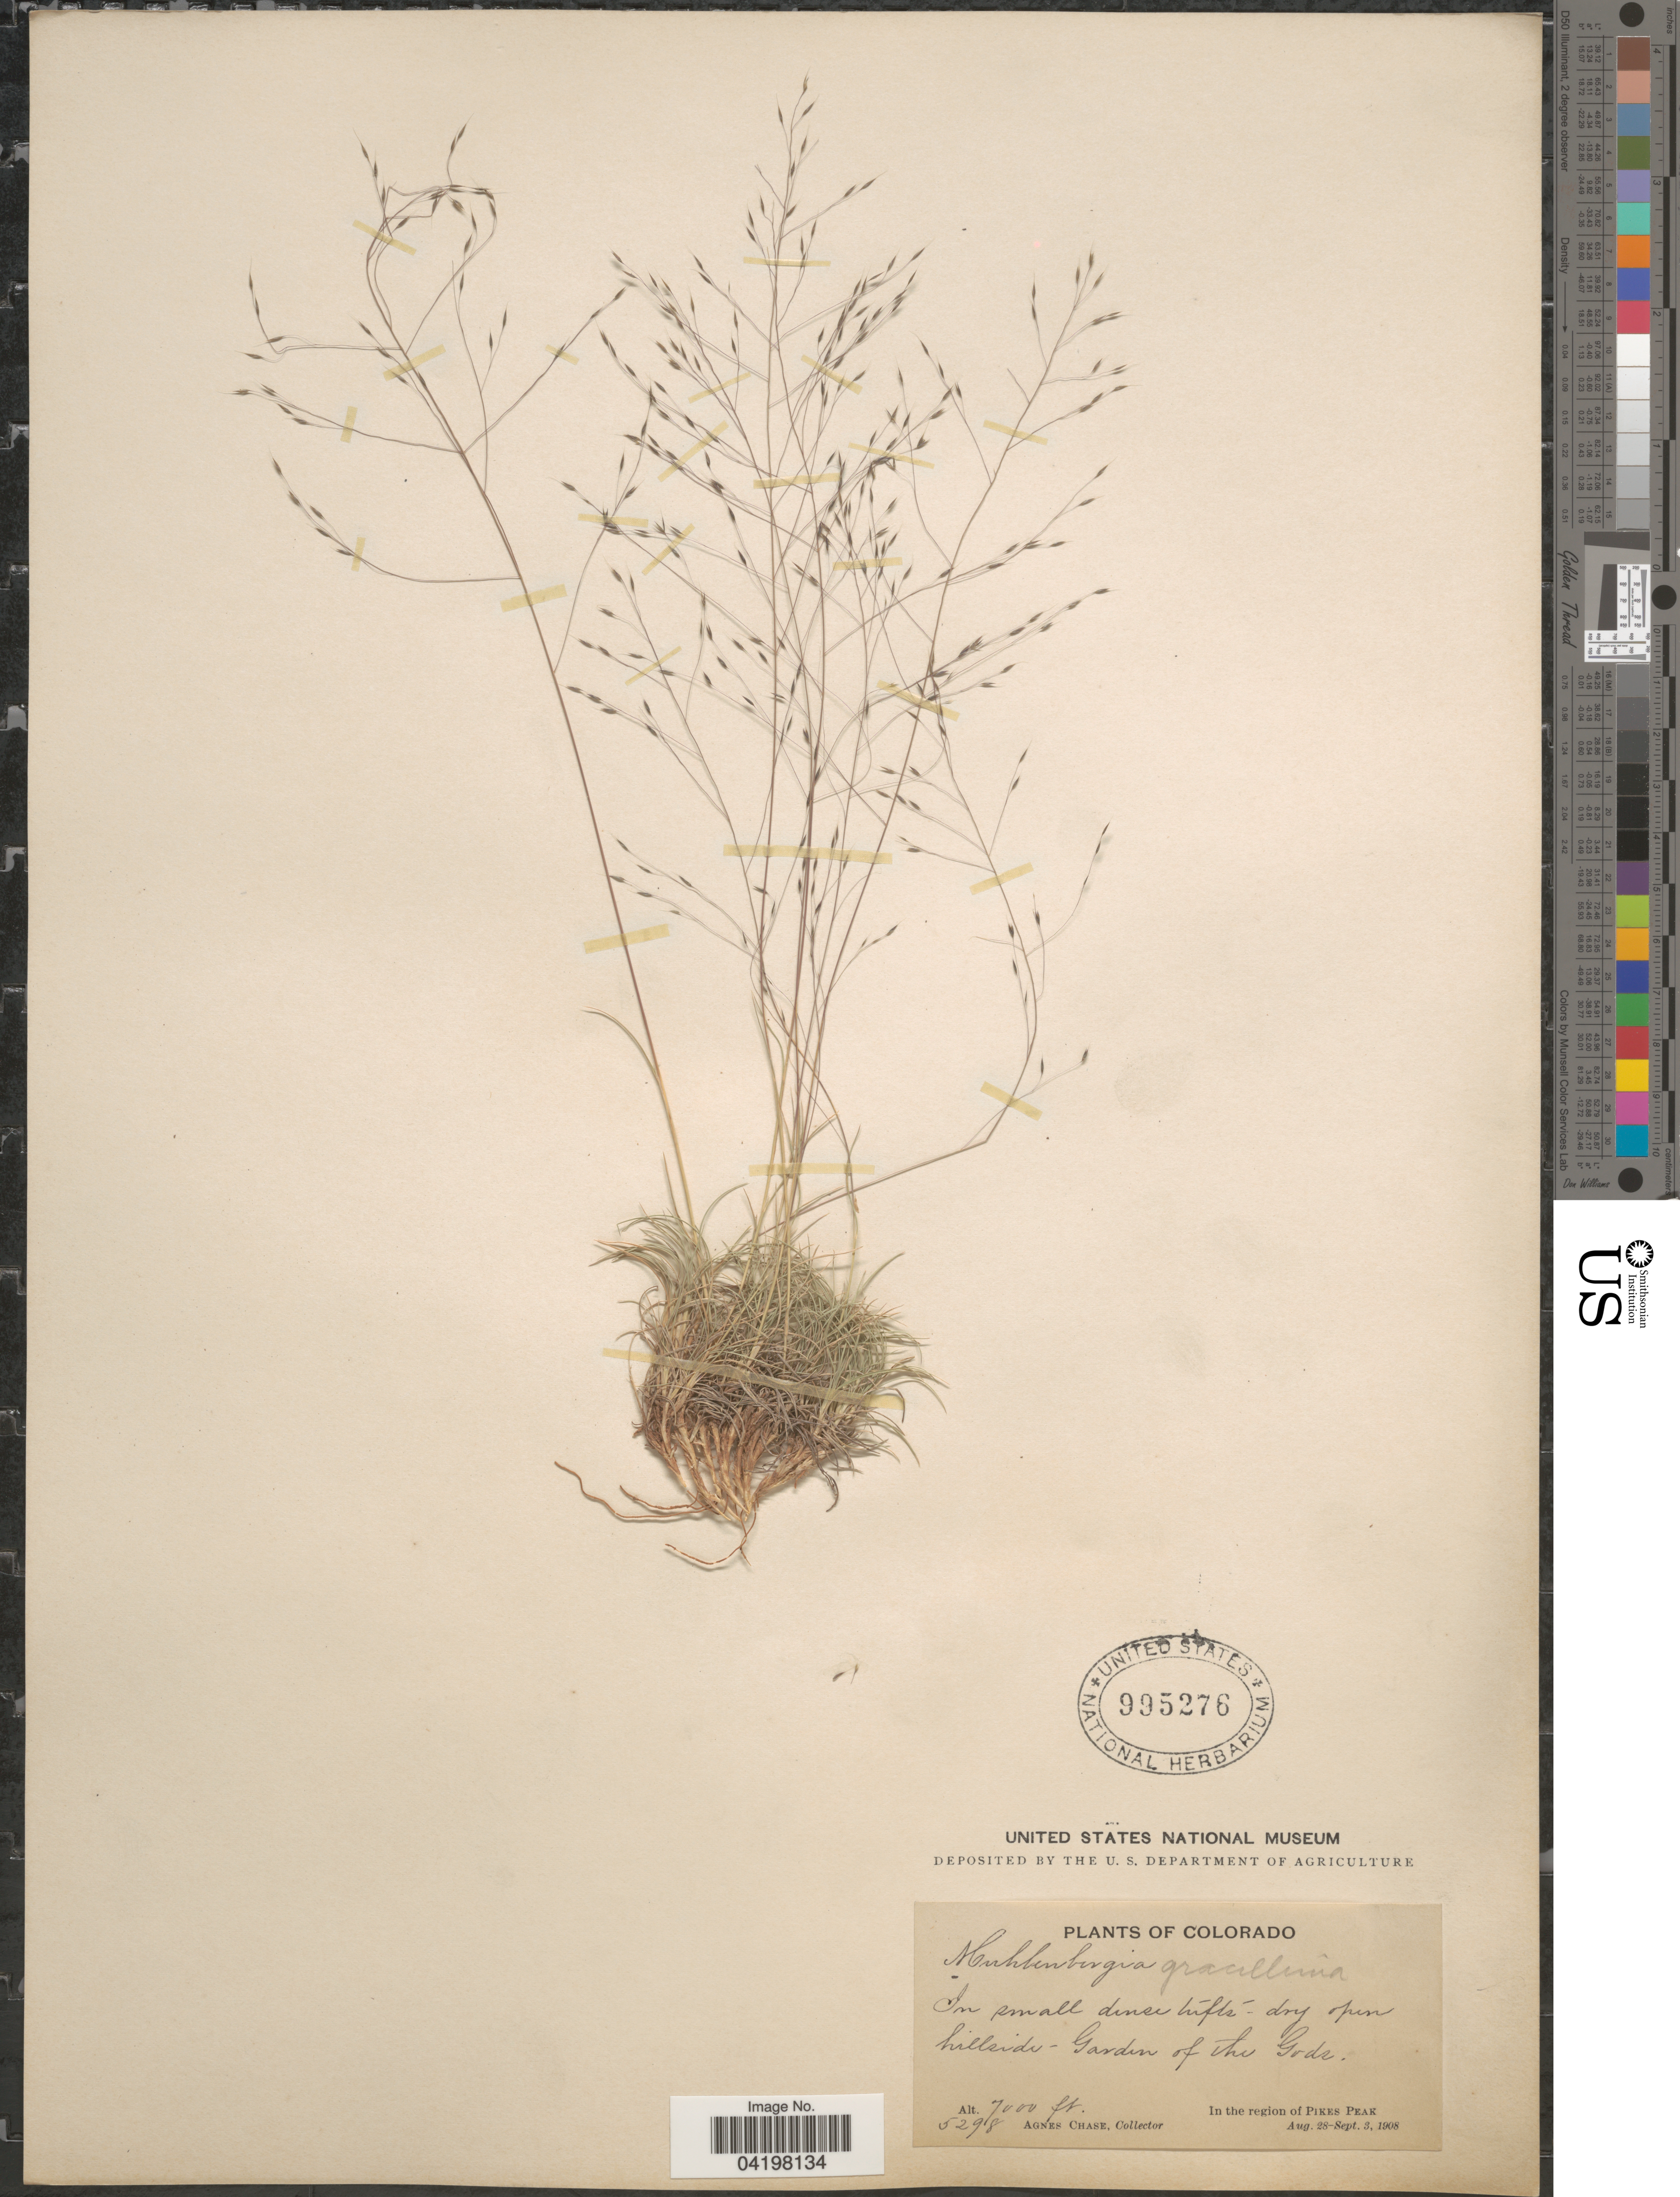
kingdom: Plantae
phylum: Tracheophyta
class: Liliopsida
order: Poales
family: Poaceae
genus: Muhlenbergia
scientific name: Muhlenbergia torreyi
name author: (Kunth) Hitchc. ex Bush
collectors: A. Chase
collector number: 5298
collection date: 1908-08-28/1908-09-03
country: United States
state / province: Colorado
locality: Garden of the Gods. In the region of Pikes Peak.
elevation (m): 2134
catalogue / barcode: US 995276